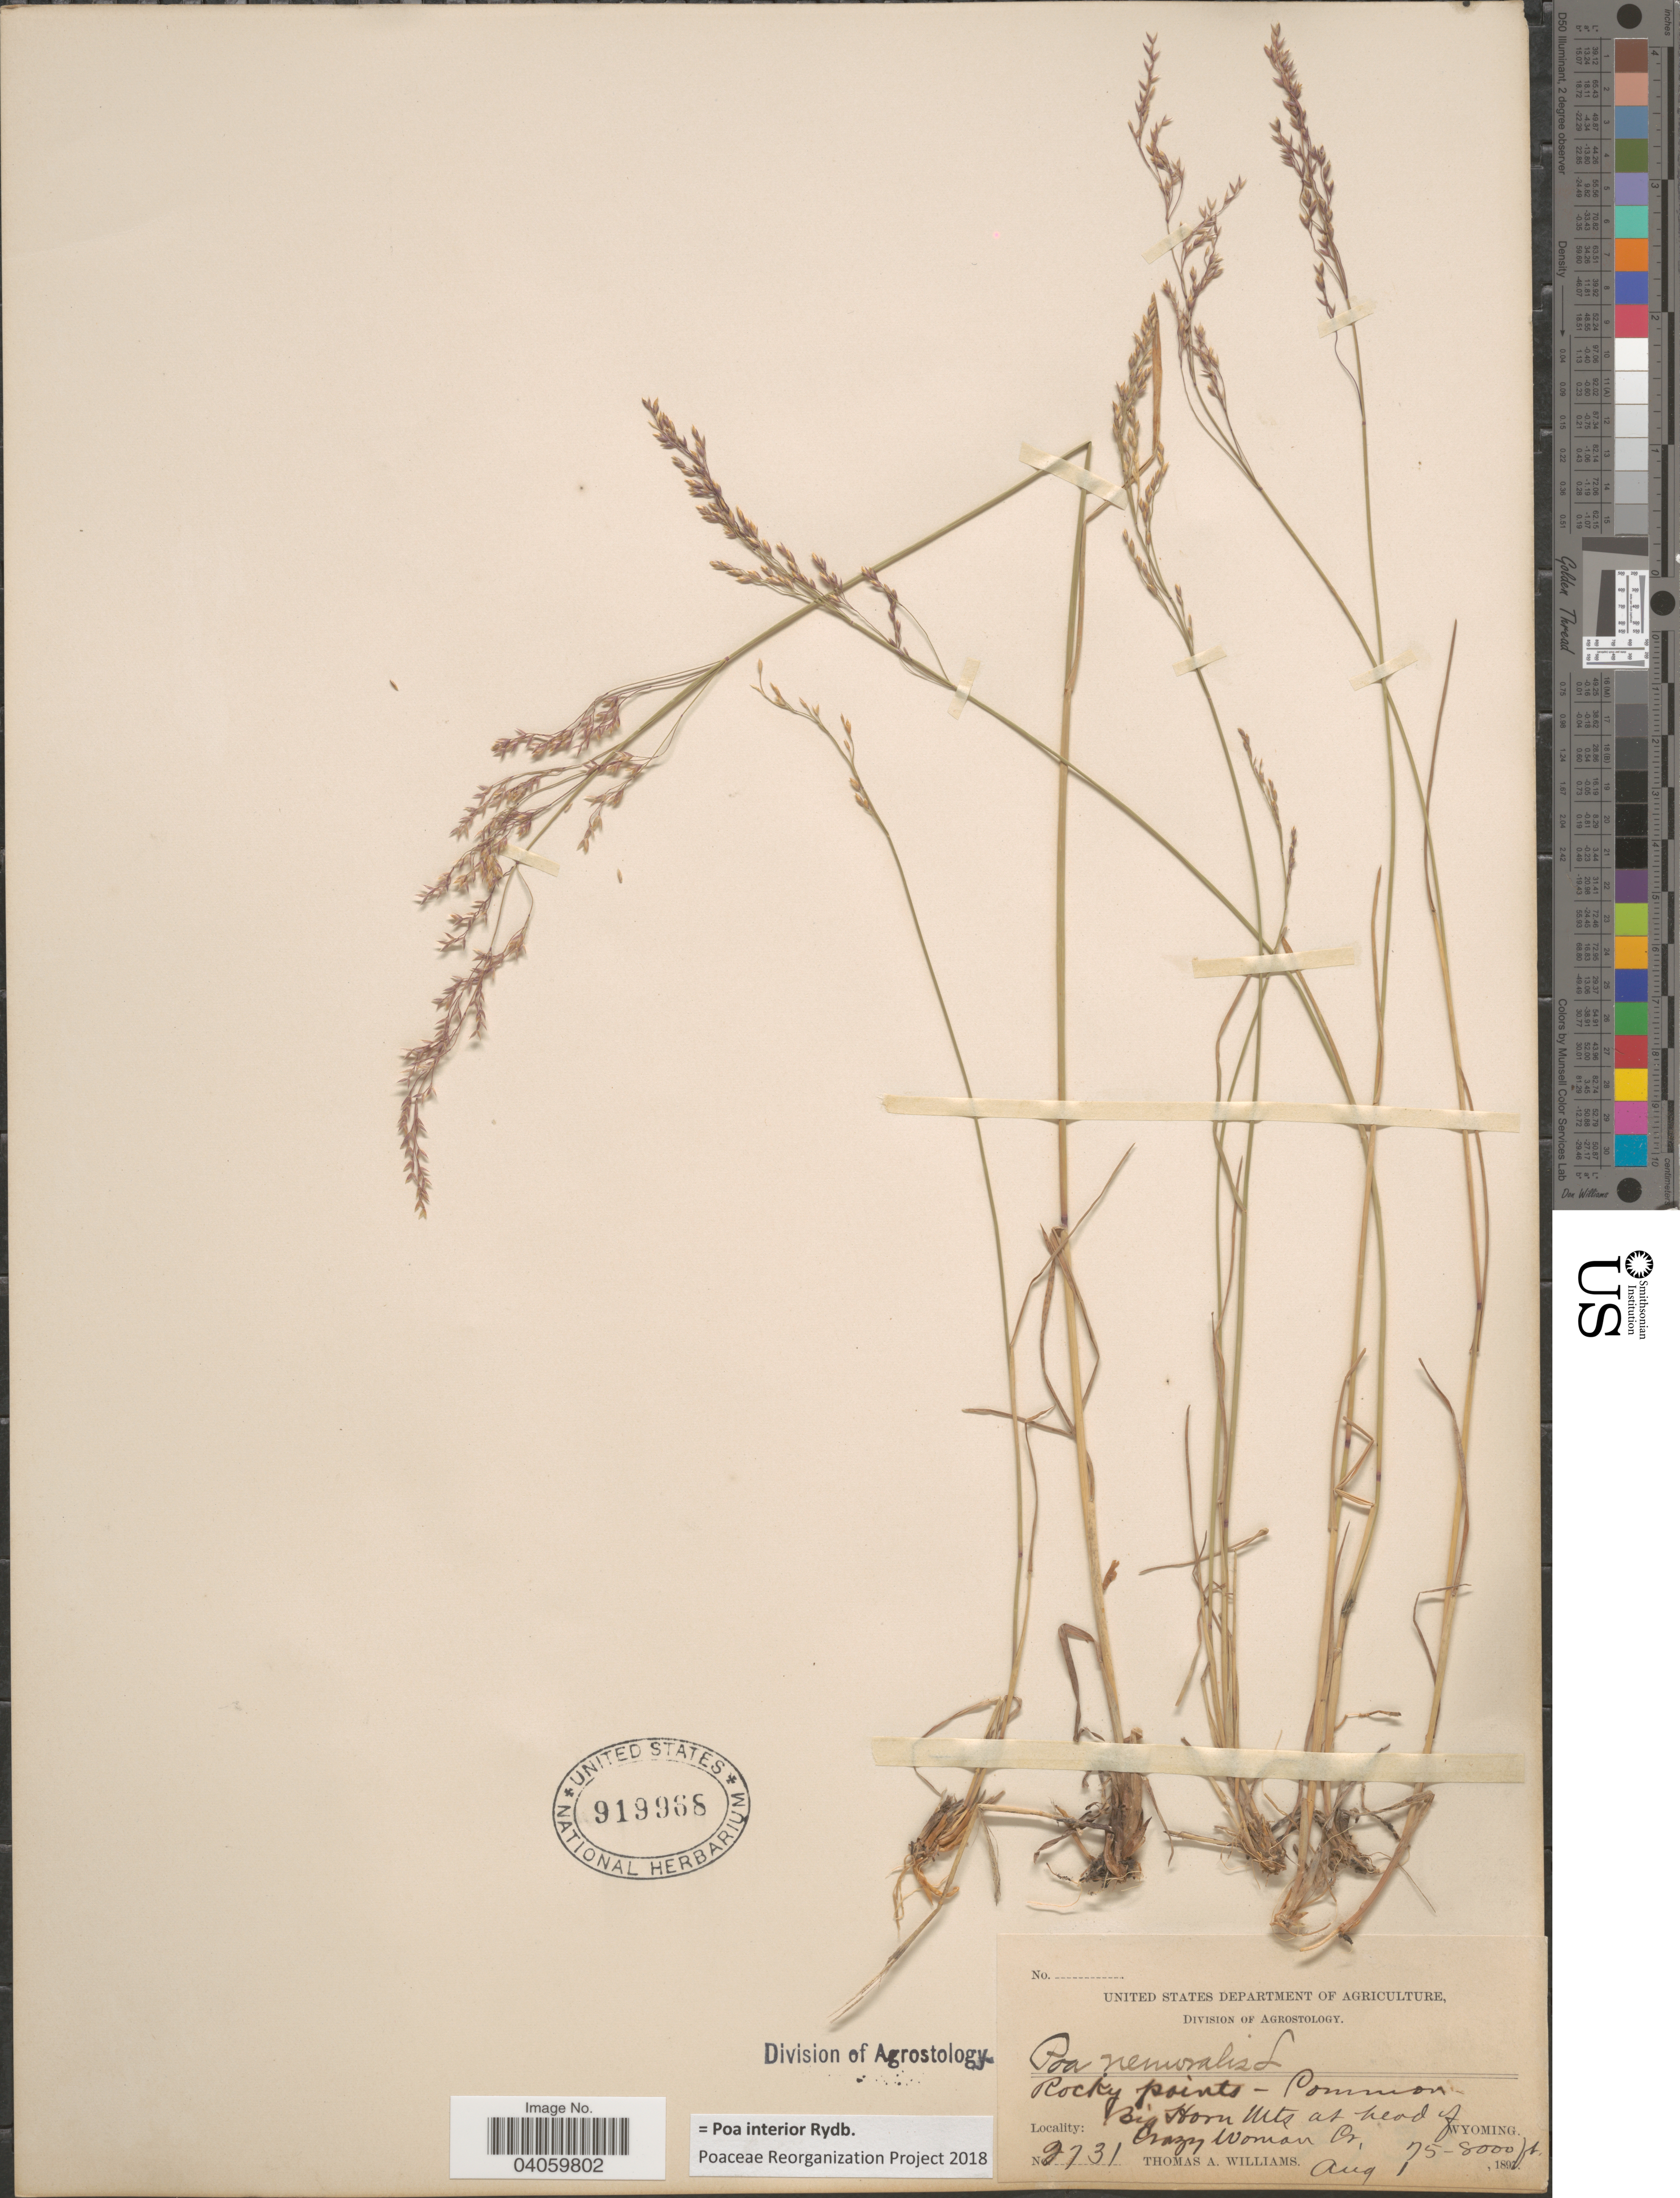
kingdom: Plantae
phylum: Tracheophyta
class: Liliopsida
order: Poales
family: Poaceae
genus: Poa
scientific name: Poa interior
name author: Rydb.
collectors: T. A. Williams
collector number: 2731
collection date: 1897-08-01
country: United States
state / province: Wyoming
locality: Big Horn Mts at head of Crazy Woman Cr.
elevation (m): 2286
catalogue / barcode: US 919968